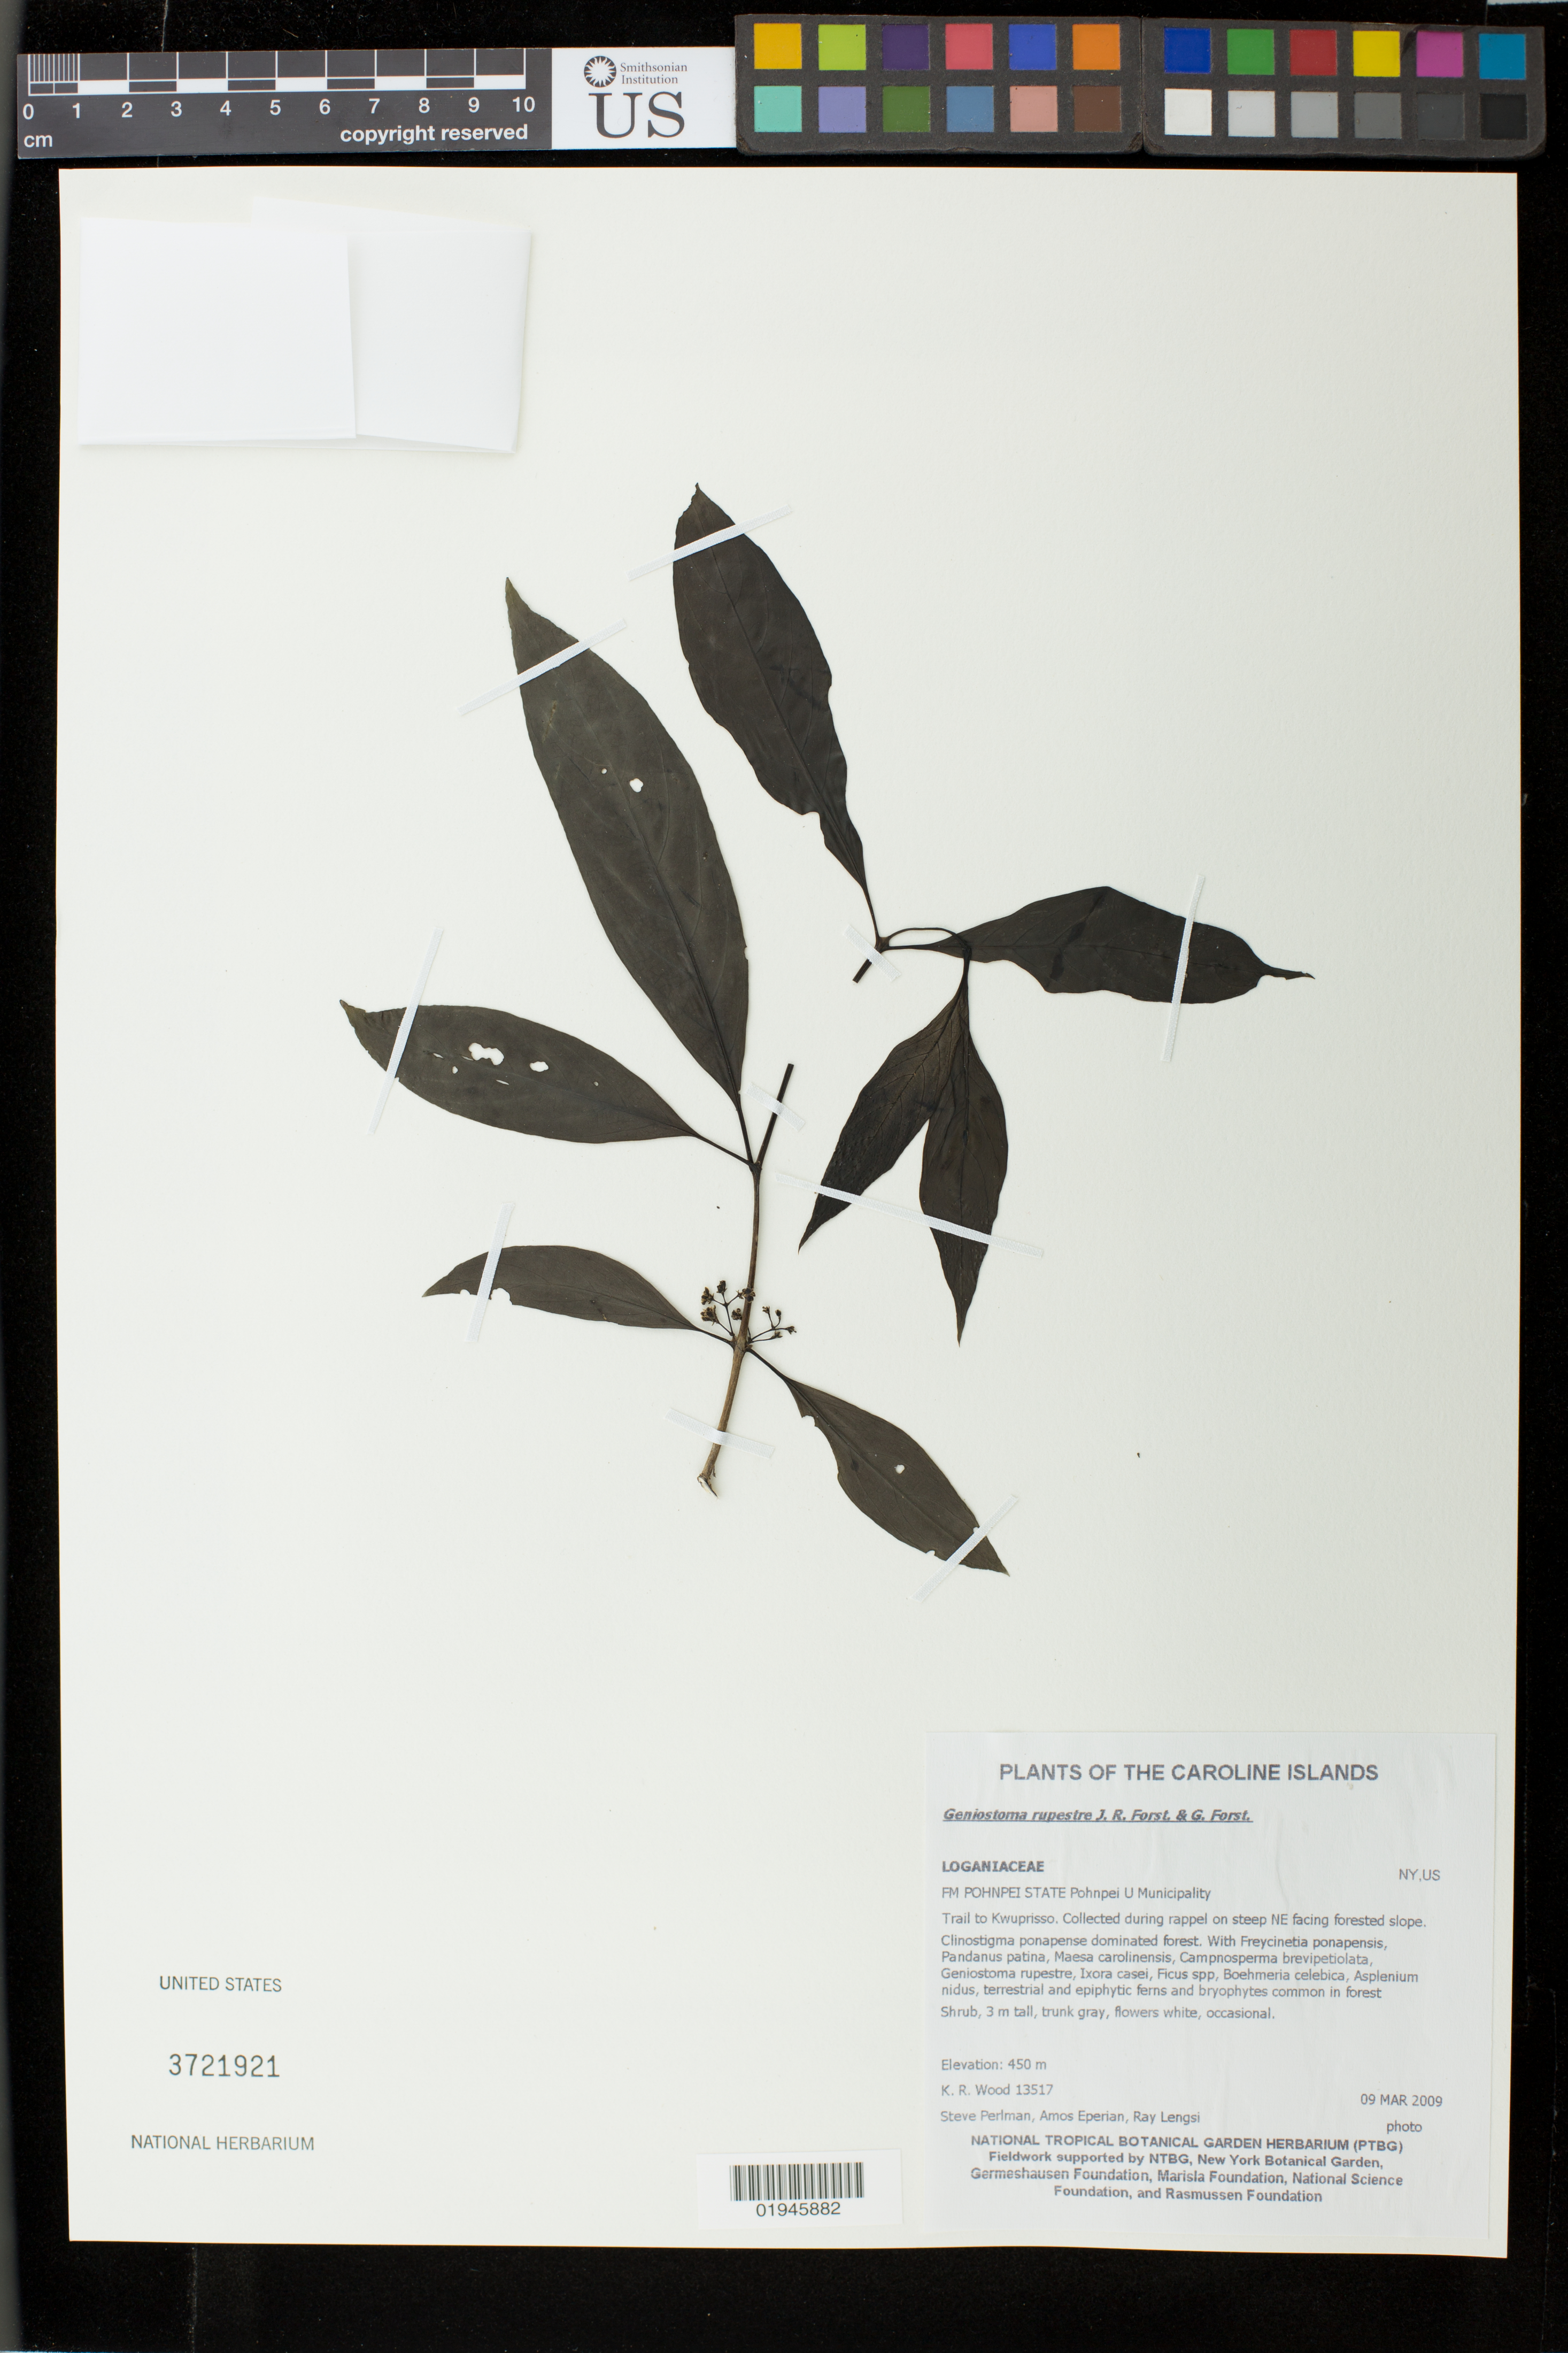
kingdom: Plantae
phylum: Tracheophyta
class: Magnoliopsida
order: Gentianales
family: Loganiaceae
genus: Geniostoma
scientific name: Geniostoma rupestre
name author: J.R. Forst. & G. Forst.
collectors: K. R. Wood, S. P. Perlman, E. Eperiam & R. Lengsi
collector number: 13517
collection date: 2009-03-09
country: Micronesia, Federated States of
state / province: Pohnpei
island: Pohnpei [Ponape]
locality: U Municipality, trail to Kwupuriso, collected during rappel on steep NE facing slope.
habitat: Forest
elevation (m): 450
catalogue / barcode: US 3721921